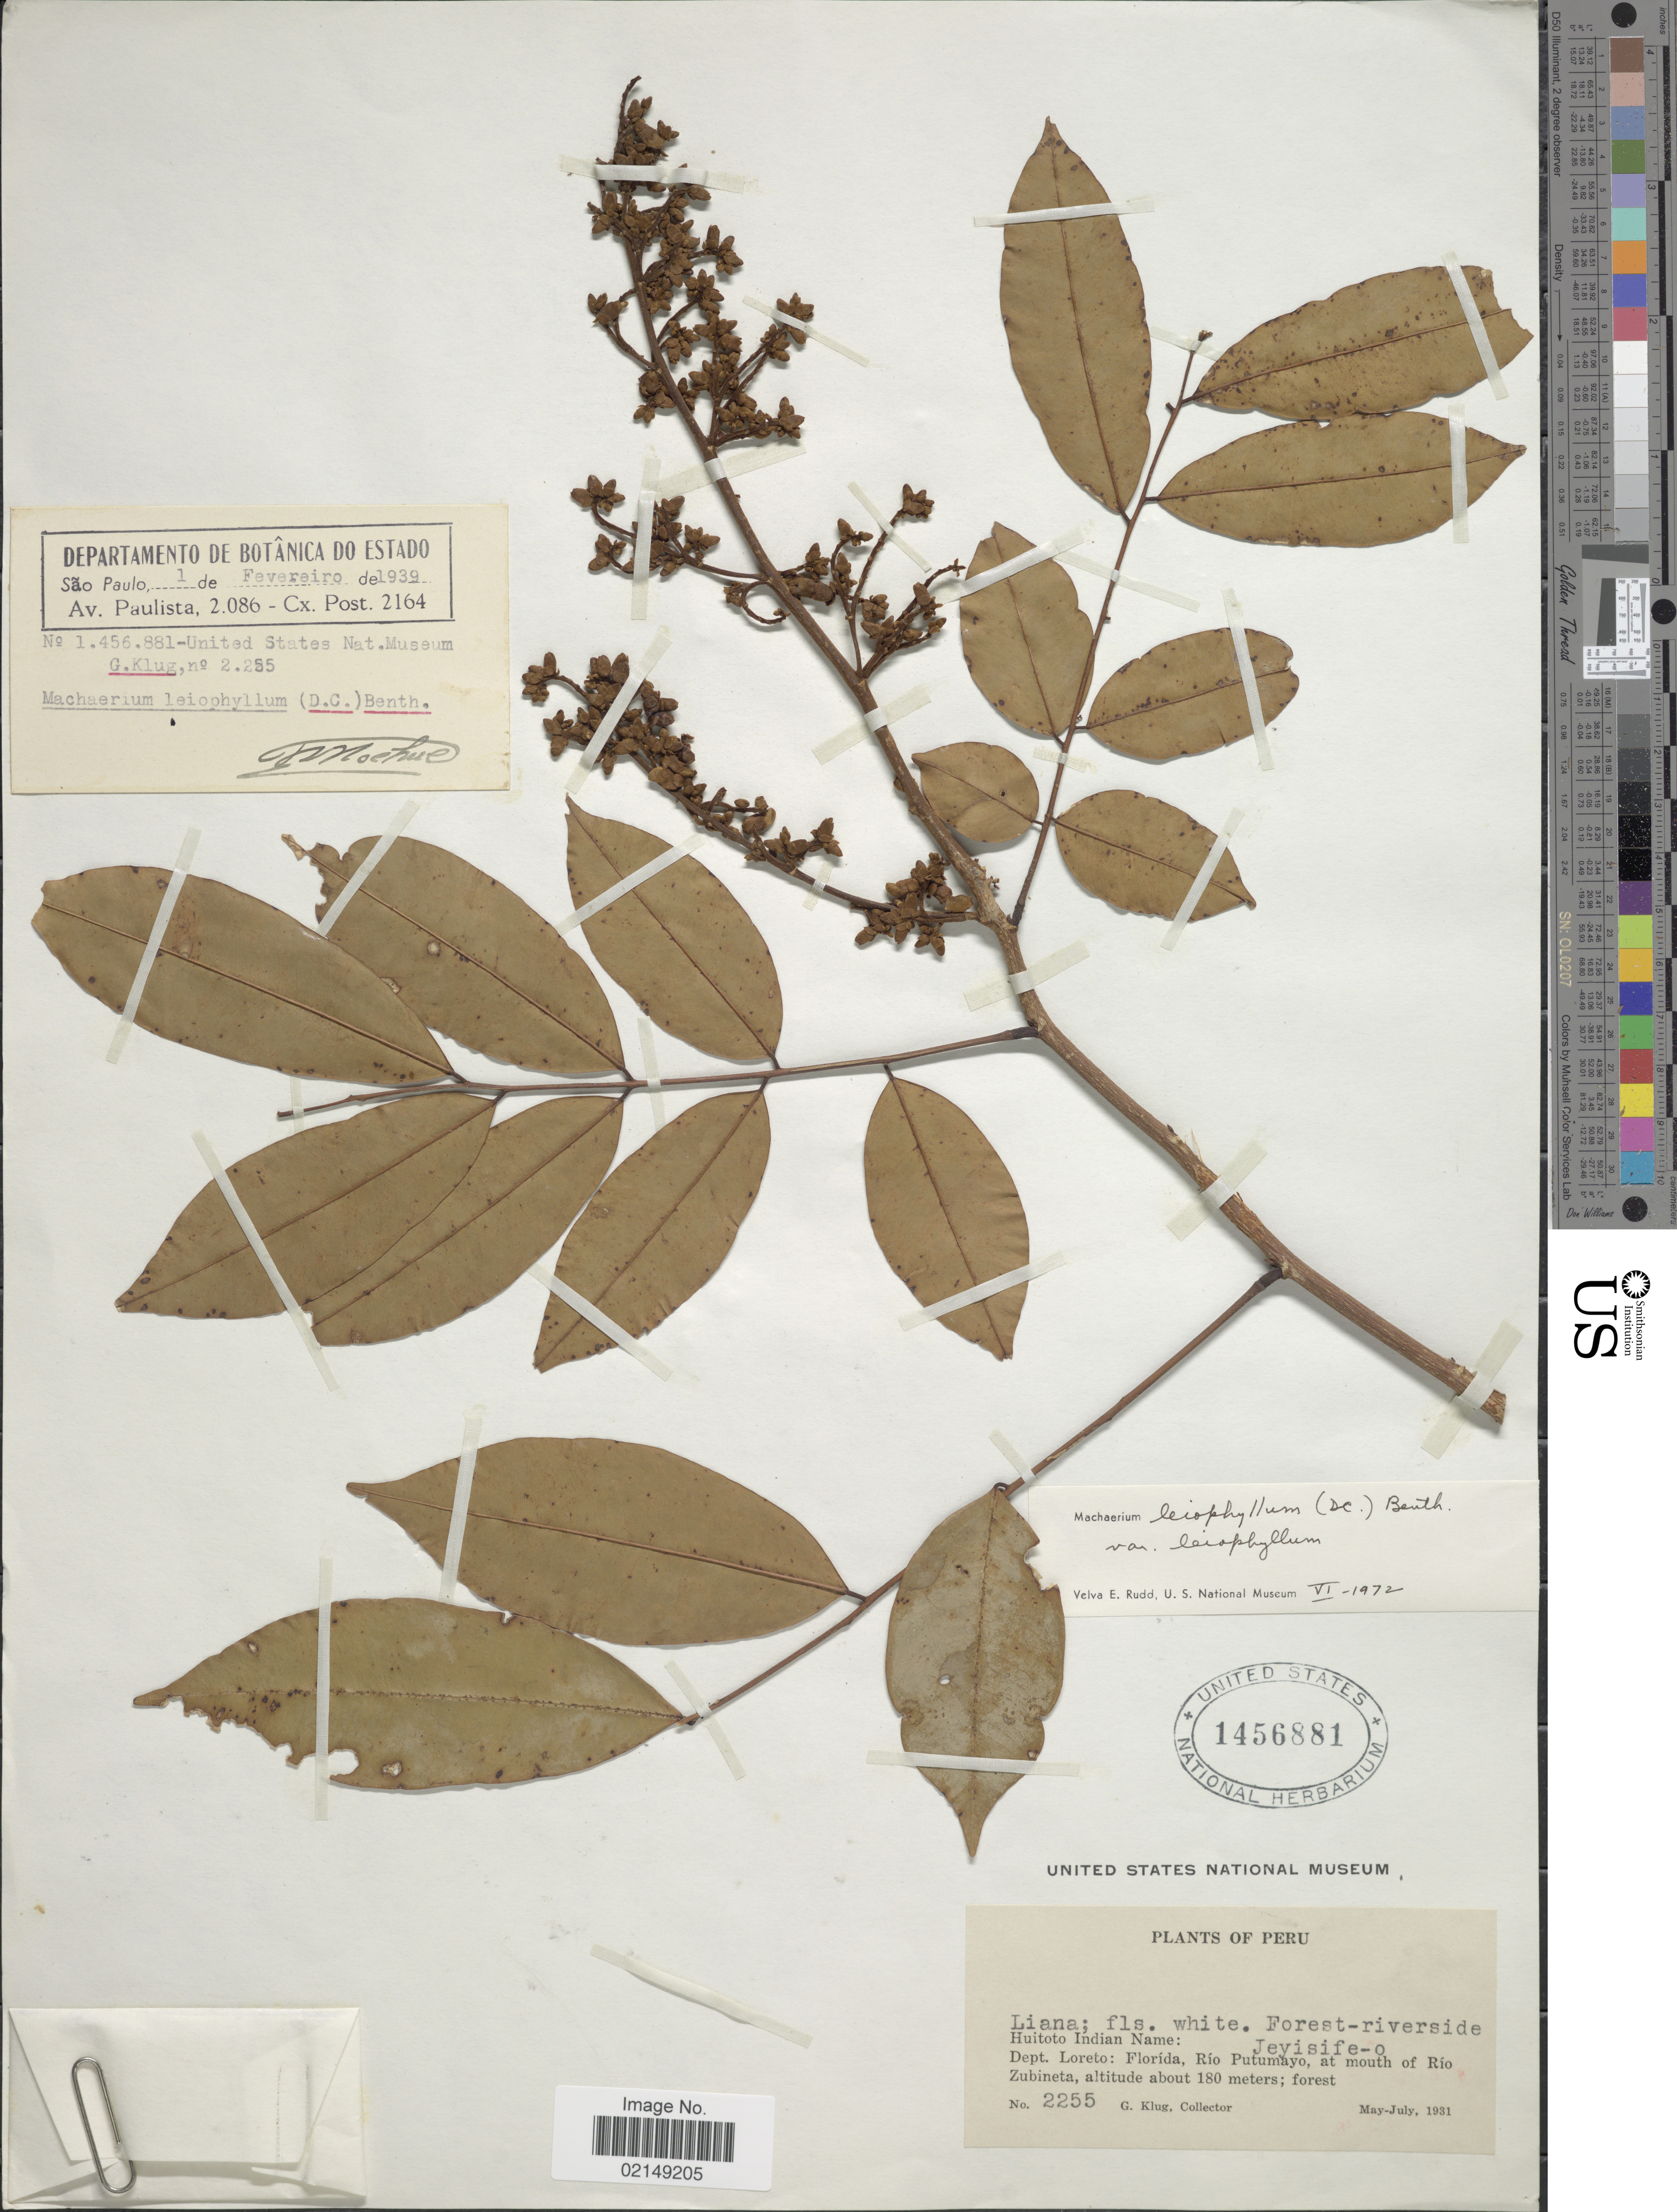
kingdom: Plantae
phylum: Tracheophyta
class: Magnoliopsida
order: Fabales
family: Fabaceae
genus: Machaerium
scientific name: Machaerium leiophyllum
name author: (DC.) Benth.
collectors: G. Klug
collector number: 2255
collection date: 1931-05/1931-07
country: Peru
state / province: Loreto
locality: Forest-riverside, Florida, Rio Putumayo, at mouth of Rio Zubineta.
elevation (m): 180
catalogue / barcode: US 1456881